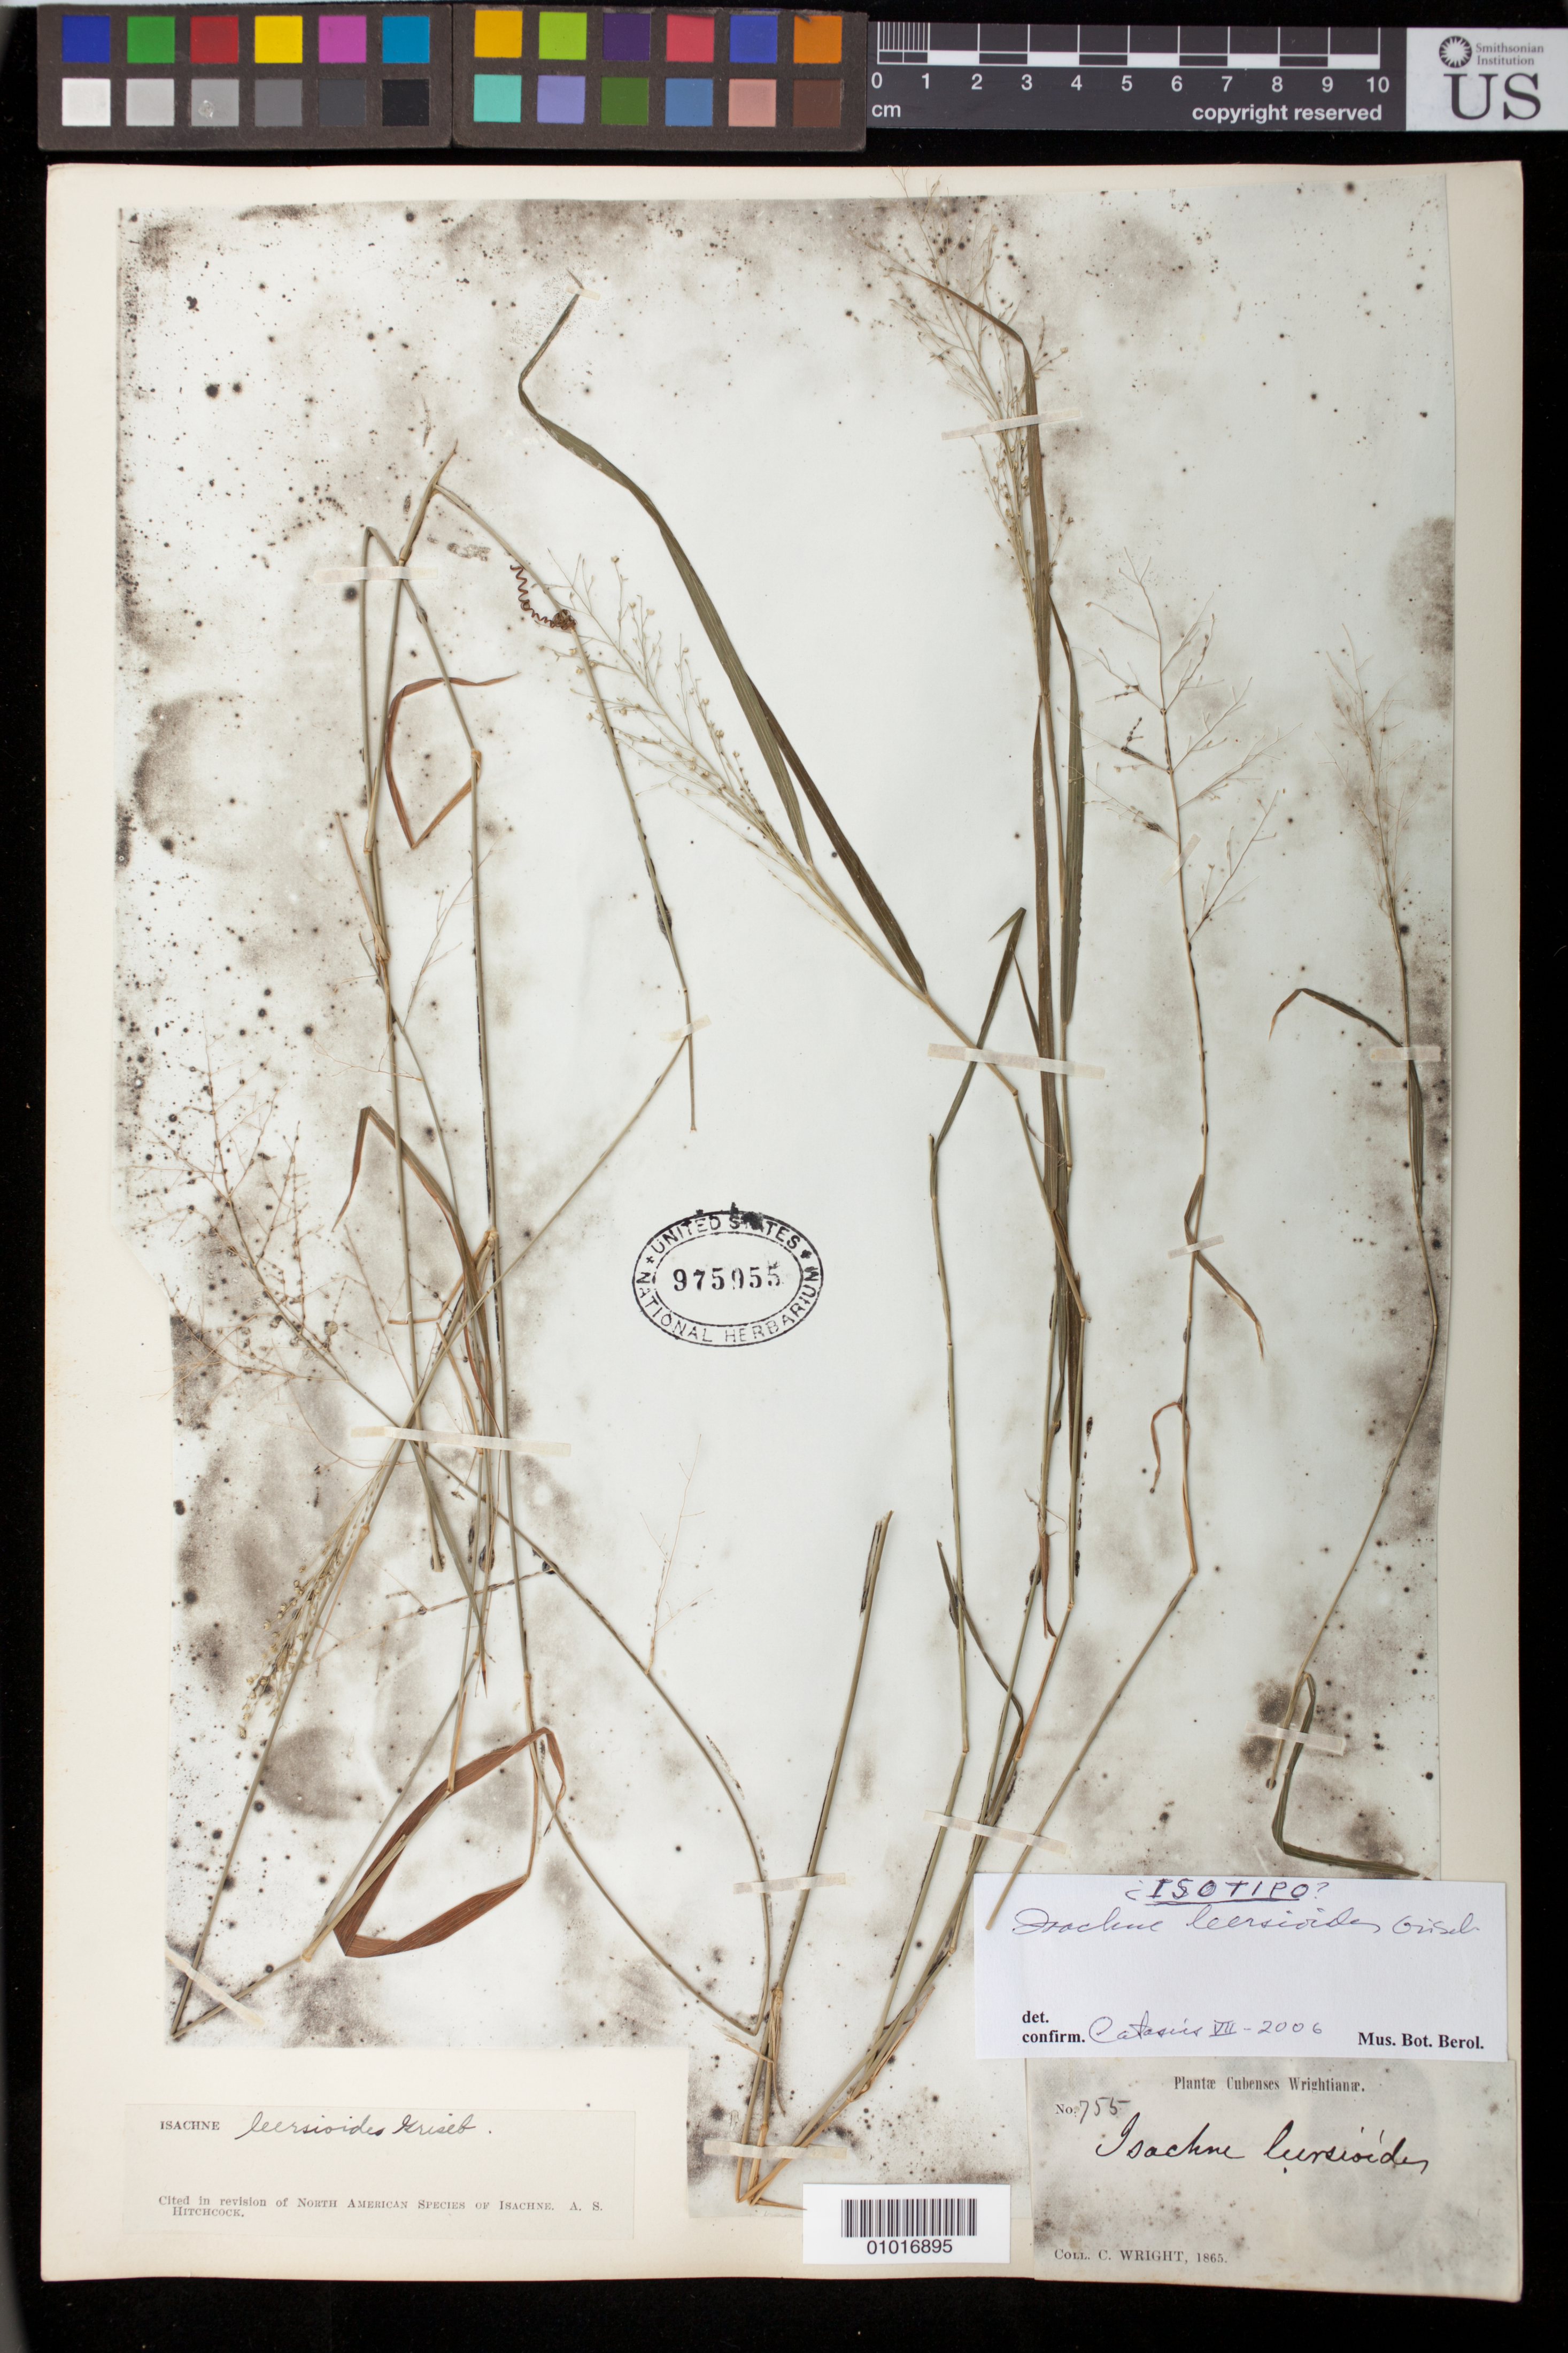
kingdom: Plantae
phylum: Tracheophyta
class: Liliopsida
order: Poales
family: Poaceae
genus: Isachne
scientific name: Isachne leersioides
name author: Griseb.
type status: Type Collection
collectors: C. Wright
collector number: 755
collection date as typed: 1865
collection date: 1865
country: Cuba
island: Greater Antilles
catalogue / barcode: US 975955